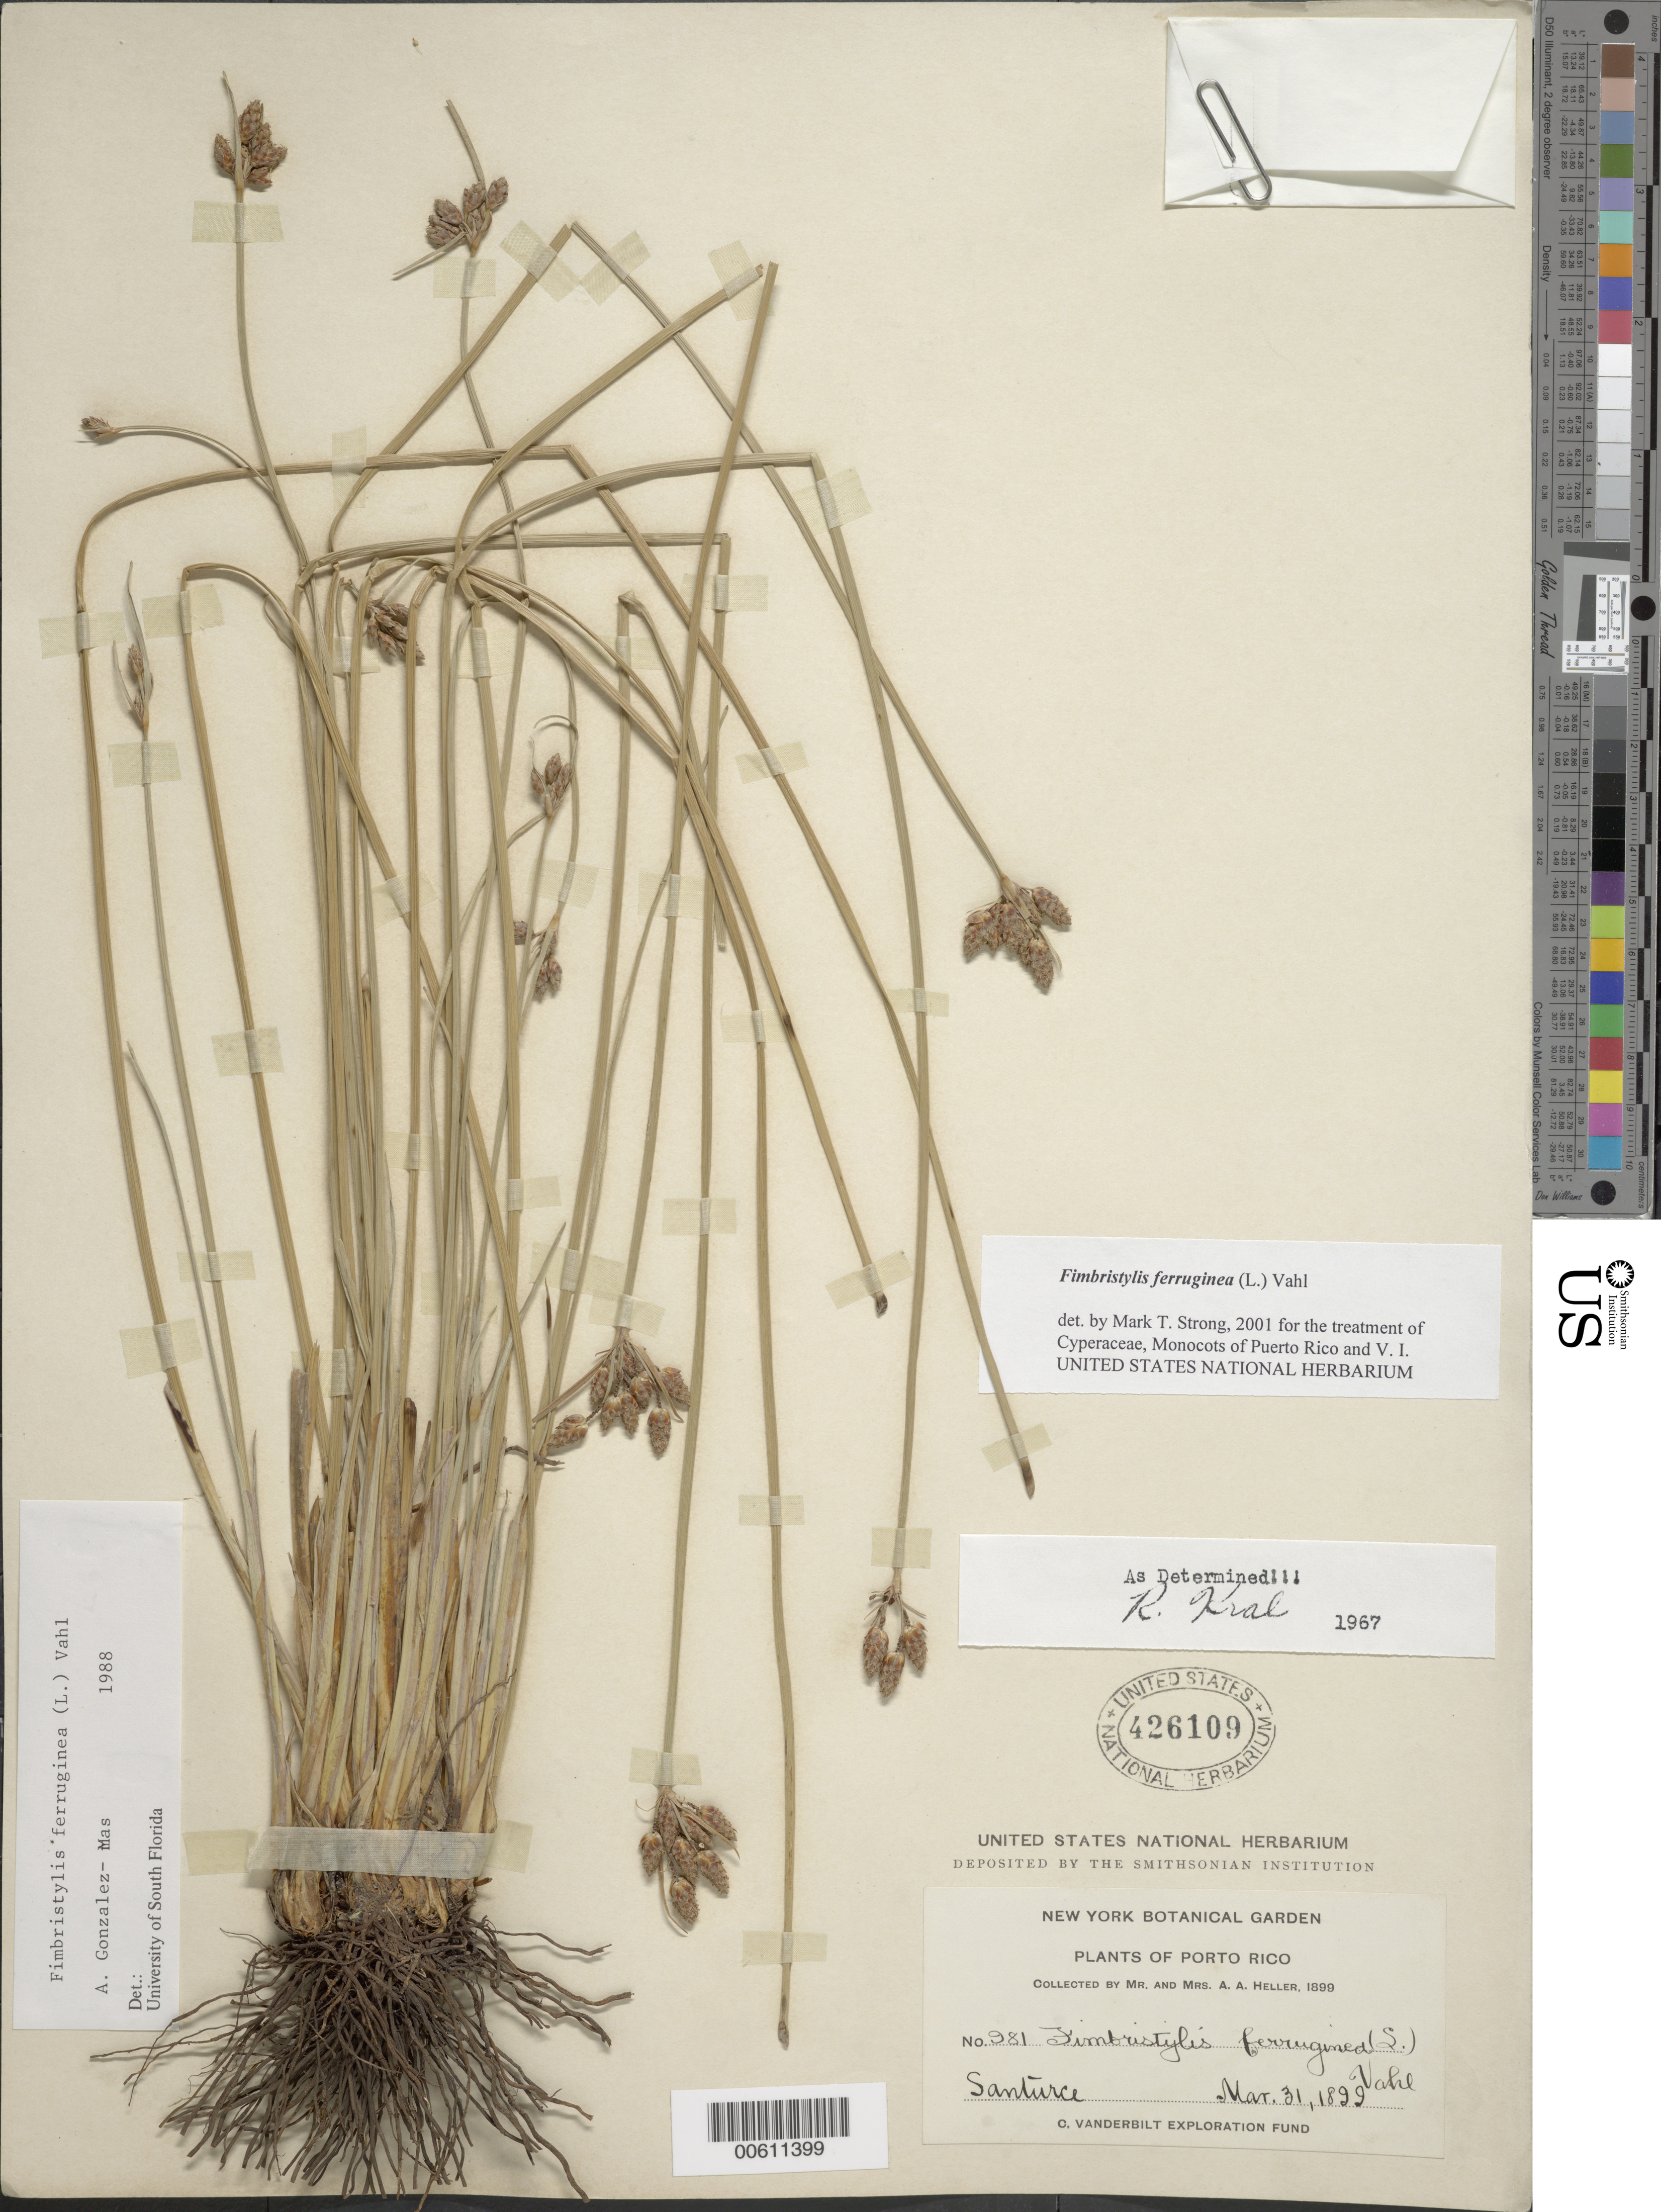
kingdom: Plantae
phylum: Tracheophyta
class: Liliopsida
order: Poales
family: Cyperaceae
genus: Fimbristylis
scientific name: Fimbristylis ferruginea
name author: (L.) Vahl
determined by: Strong, M. T., (US), Smithsonian Institution - National Museum of Natural History (UNITED STATES)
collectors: A. A. Heller & E. G. Heller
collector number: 981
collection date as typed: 31 Mar 1899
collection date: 1899-03-31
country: Puerto Rico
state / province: San Juan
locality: Santurce.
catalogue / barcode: US 426109